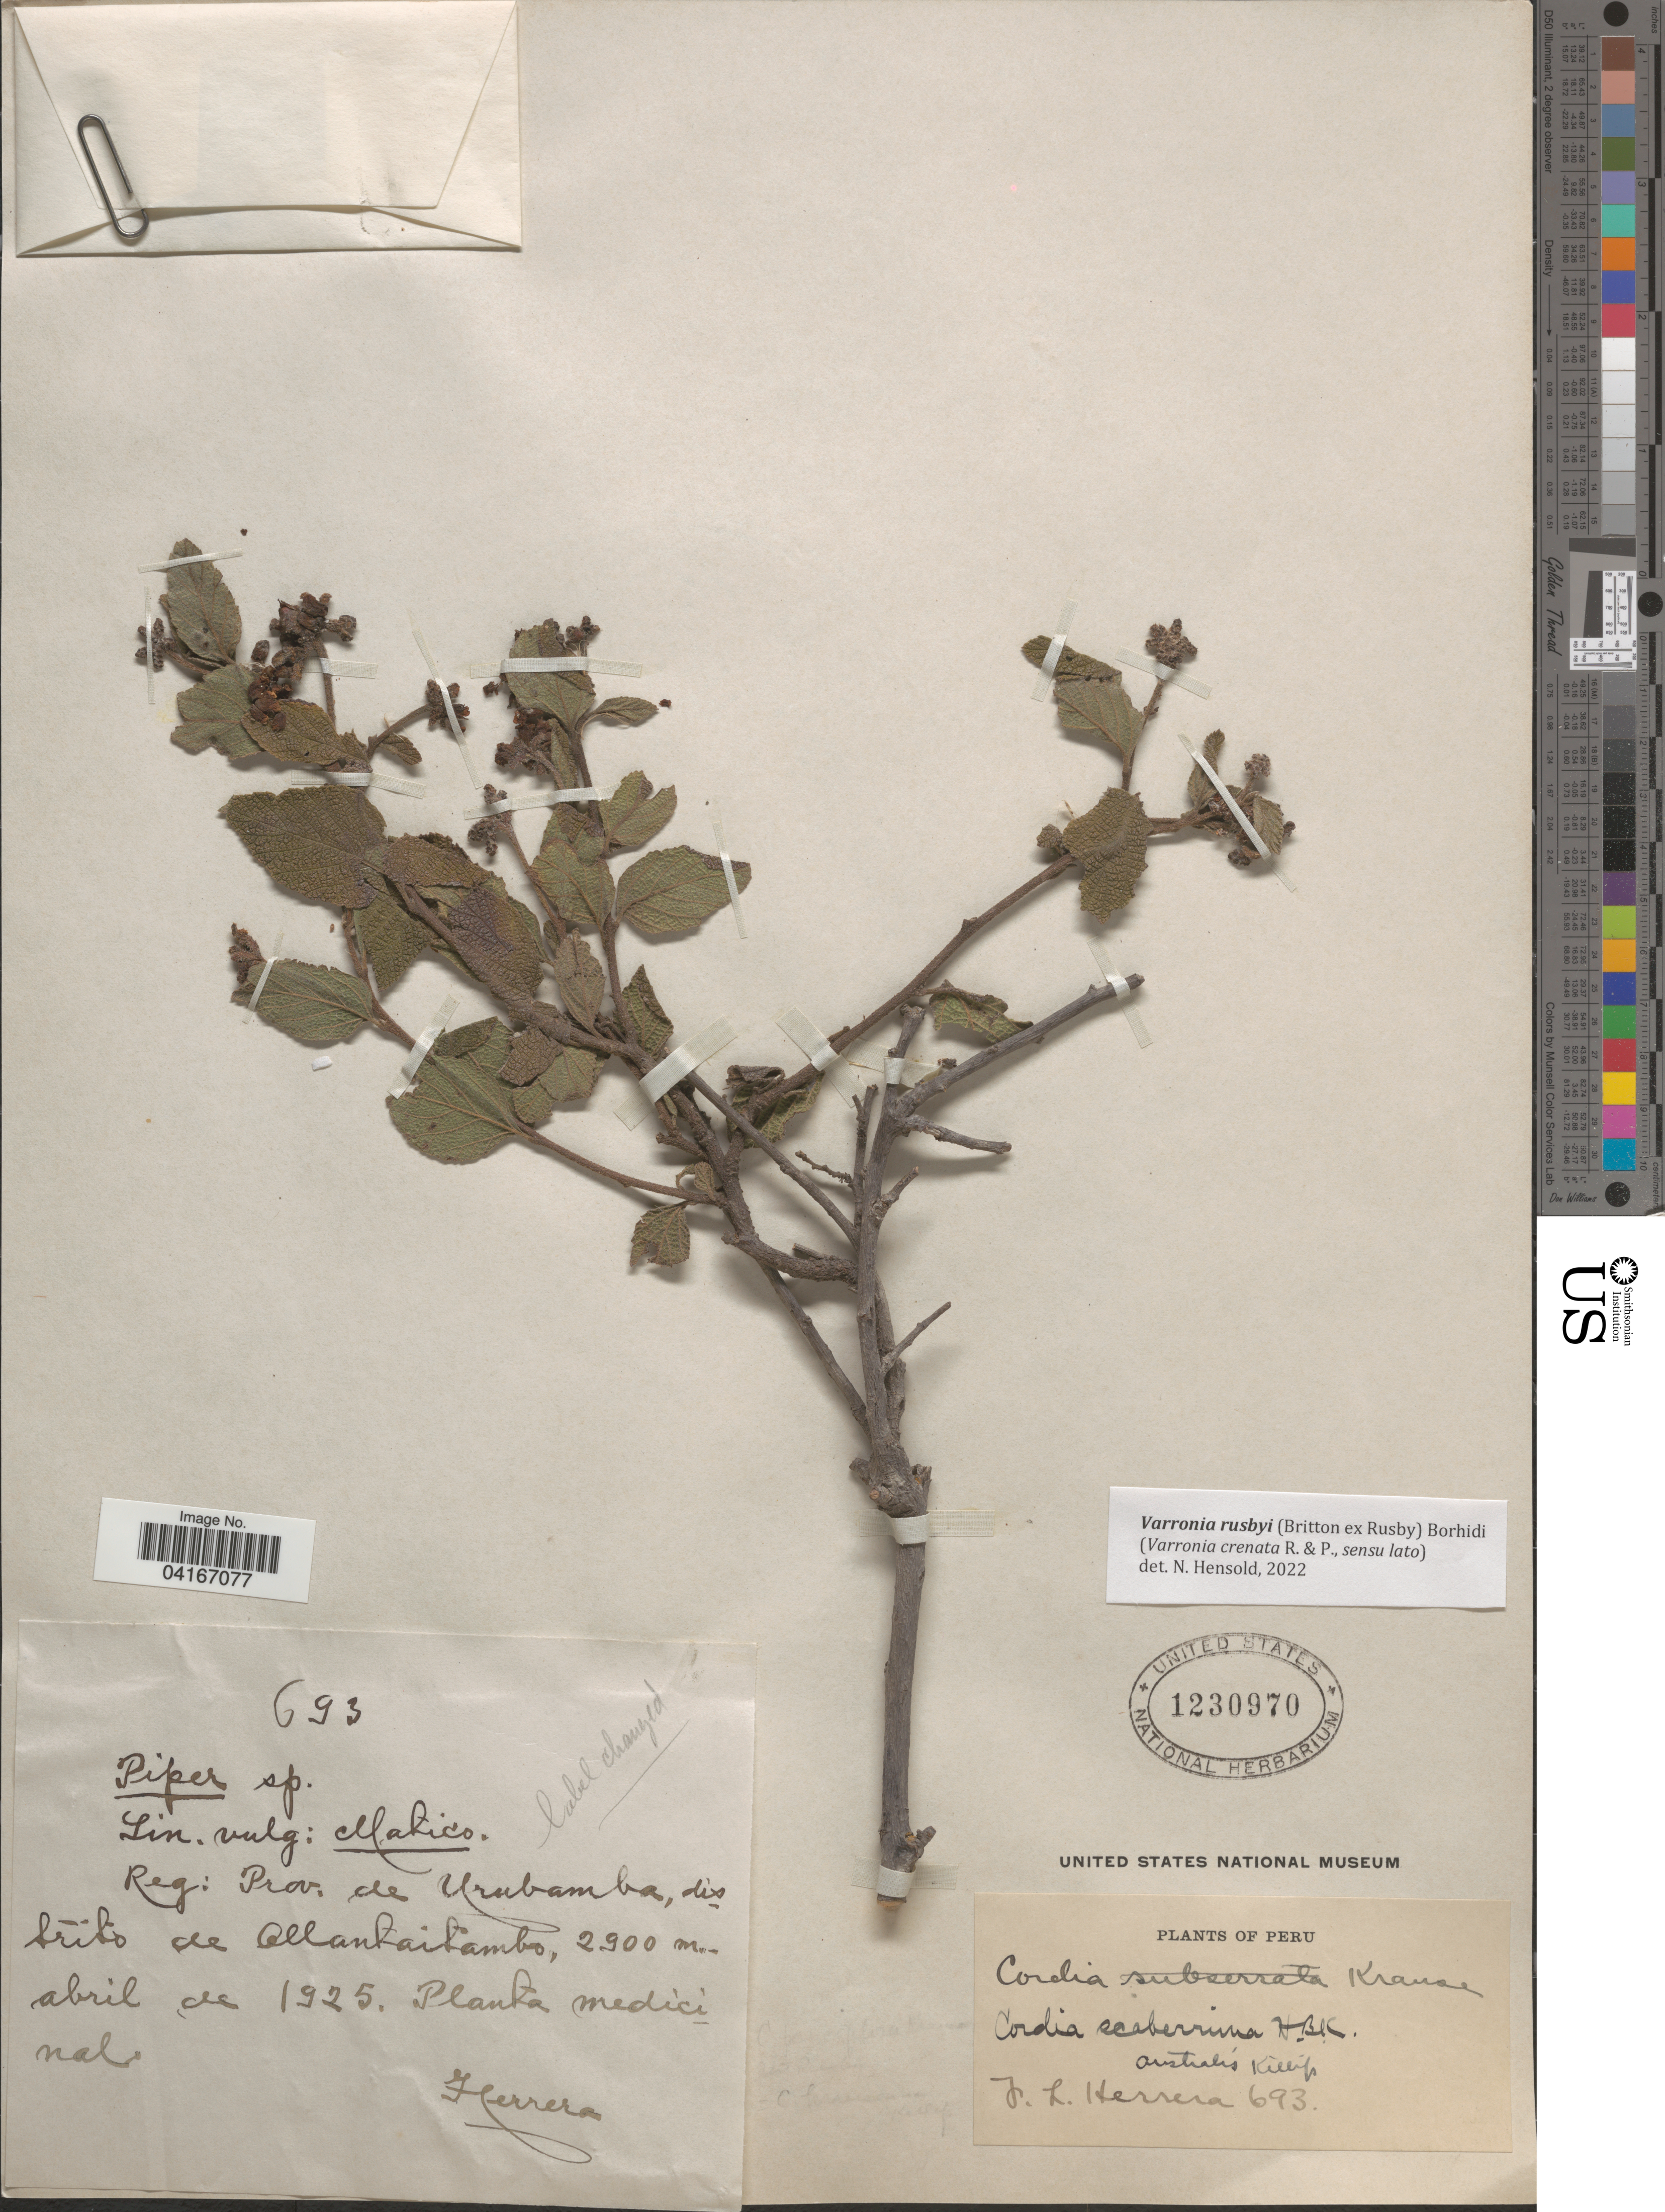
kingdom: Plantae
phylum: Tracheophyta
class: Magnoliopsida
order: Boraginales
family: Cordiaceae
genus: Varronia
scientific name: Varronia rusbyi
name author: (Britton ex Rusby) Borhidi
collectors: J. L. Herrera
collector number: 693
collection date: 1925-04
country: Peru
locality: Reg: Prov. de Urubamba, distrito de Ollantaitambo.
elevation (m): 2900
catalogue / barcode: US 1230970